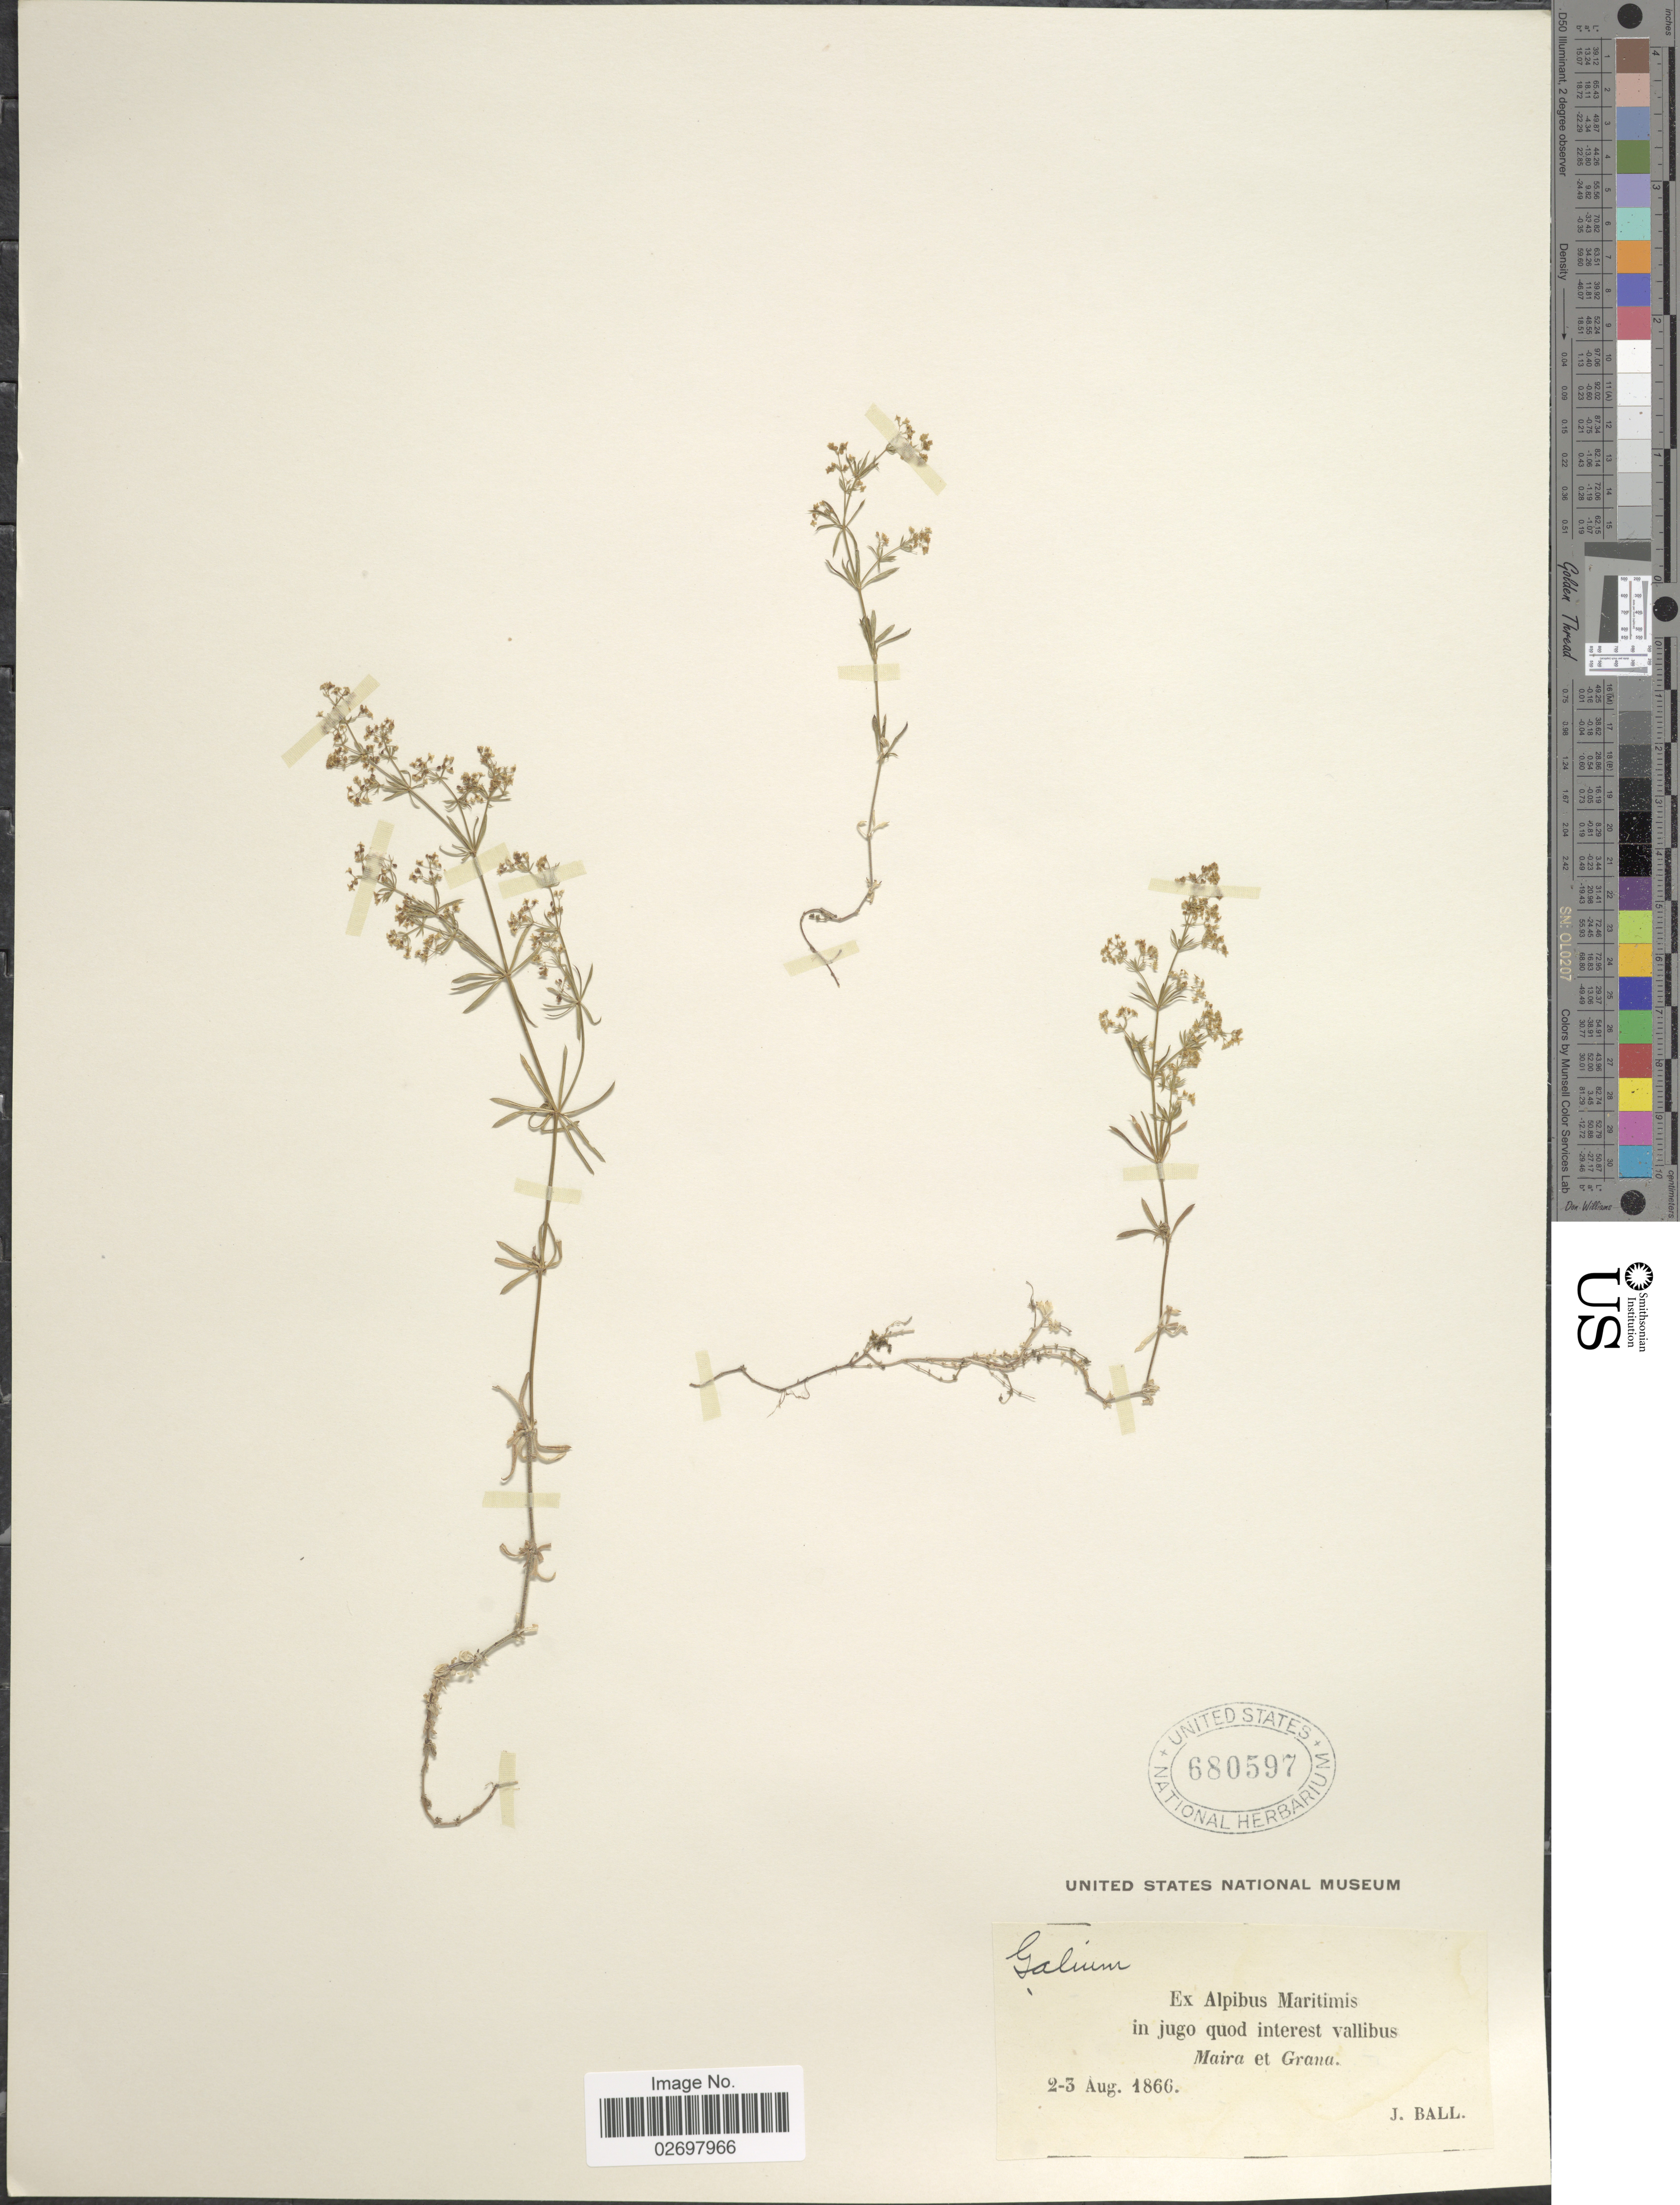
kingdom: Plantae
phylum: Tracheophyta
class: Magnoliopsida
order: Gentianales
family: Rubiaceae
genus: Galium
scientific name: Galium sp.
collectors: J. Ball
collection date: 1866-08-02/1866-08-03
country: France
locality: Ex Alpibus Maritimis in jugo quod interest vallibus Maira et Grana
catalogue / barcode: US 680597